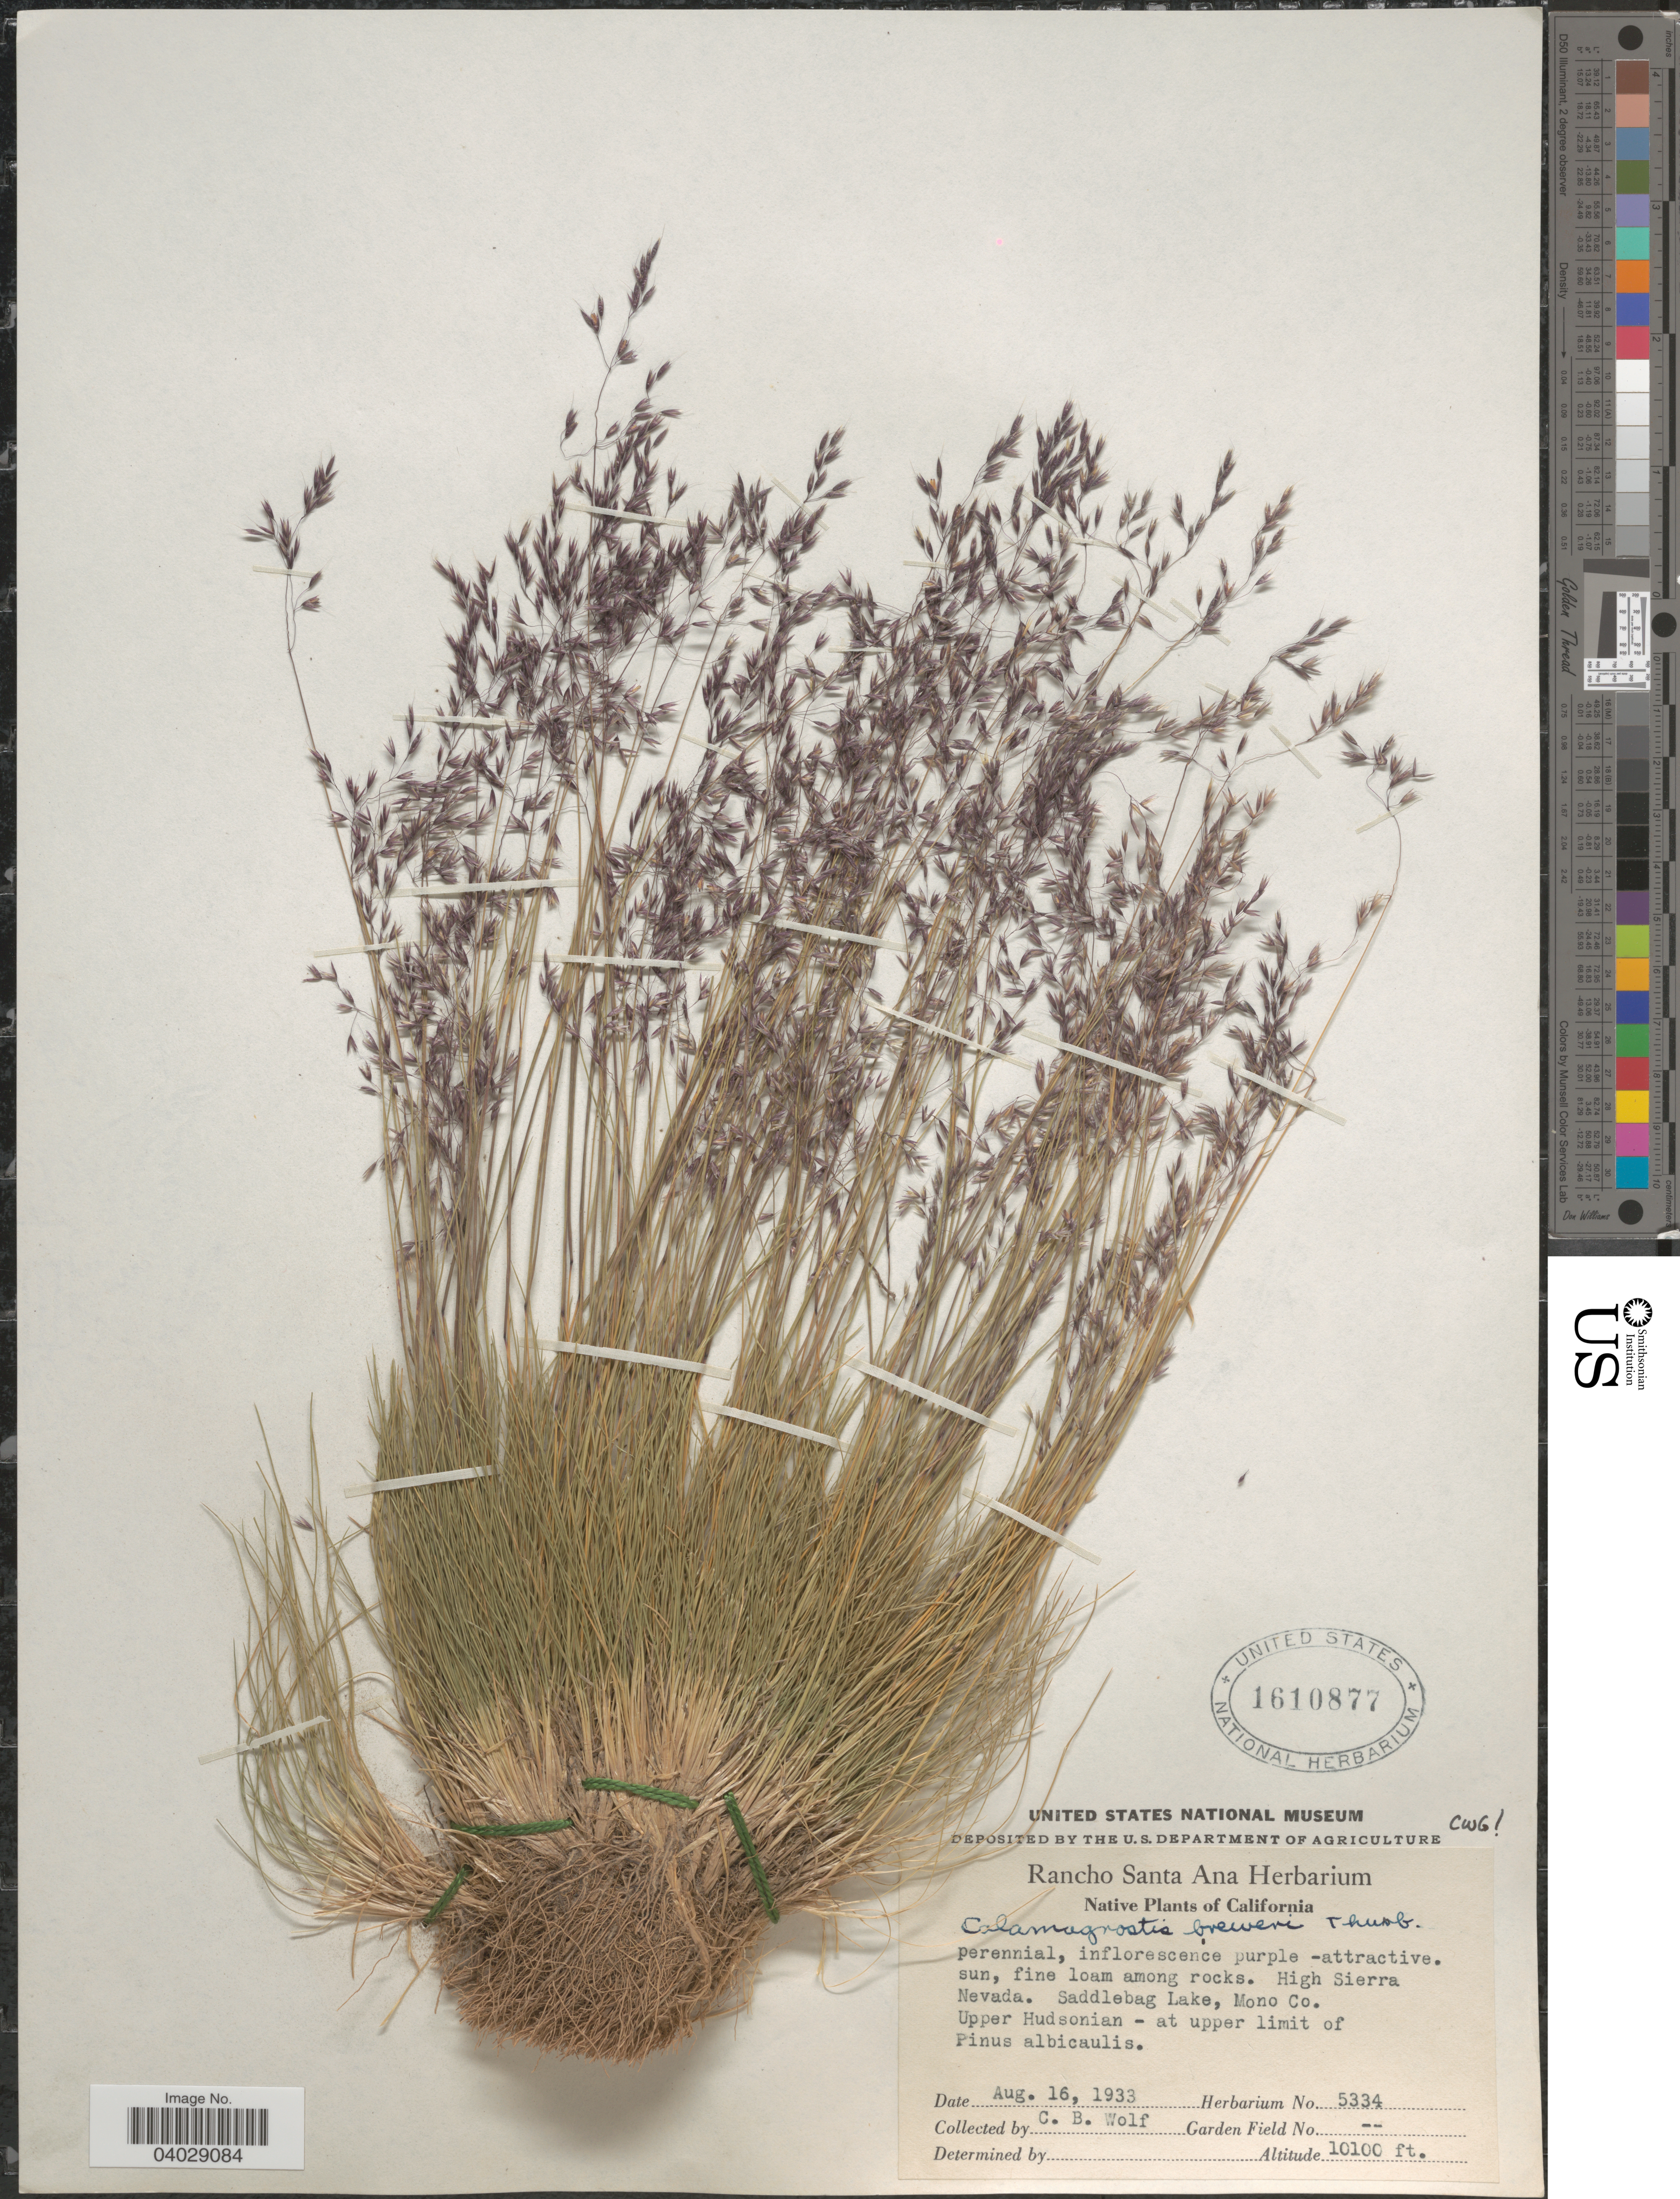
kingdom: Plantae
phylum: Tracheophyta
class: Liliopsida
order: Poales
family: Poaceae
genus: Calamagrostis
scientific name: Calamagrostis muiriana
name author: B.L. Wilson & Sami Gray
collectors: C. B. Wolf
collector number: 5334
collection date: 1933-08-16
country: United States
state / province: California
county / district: Mono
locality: High Sierra Nevada. Saddlebag Lake, Mono Co. Upper Hudsonian - at upper limit of Pinus albicaulis.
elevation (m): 3078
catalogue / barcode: US 1610877